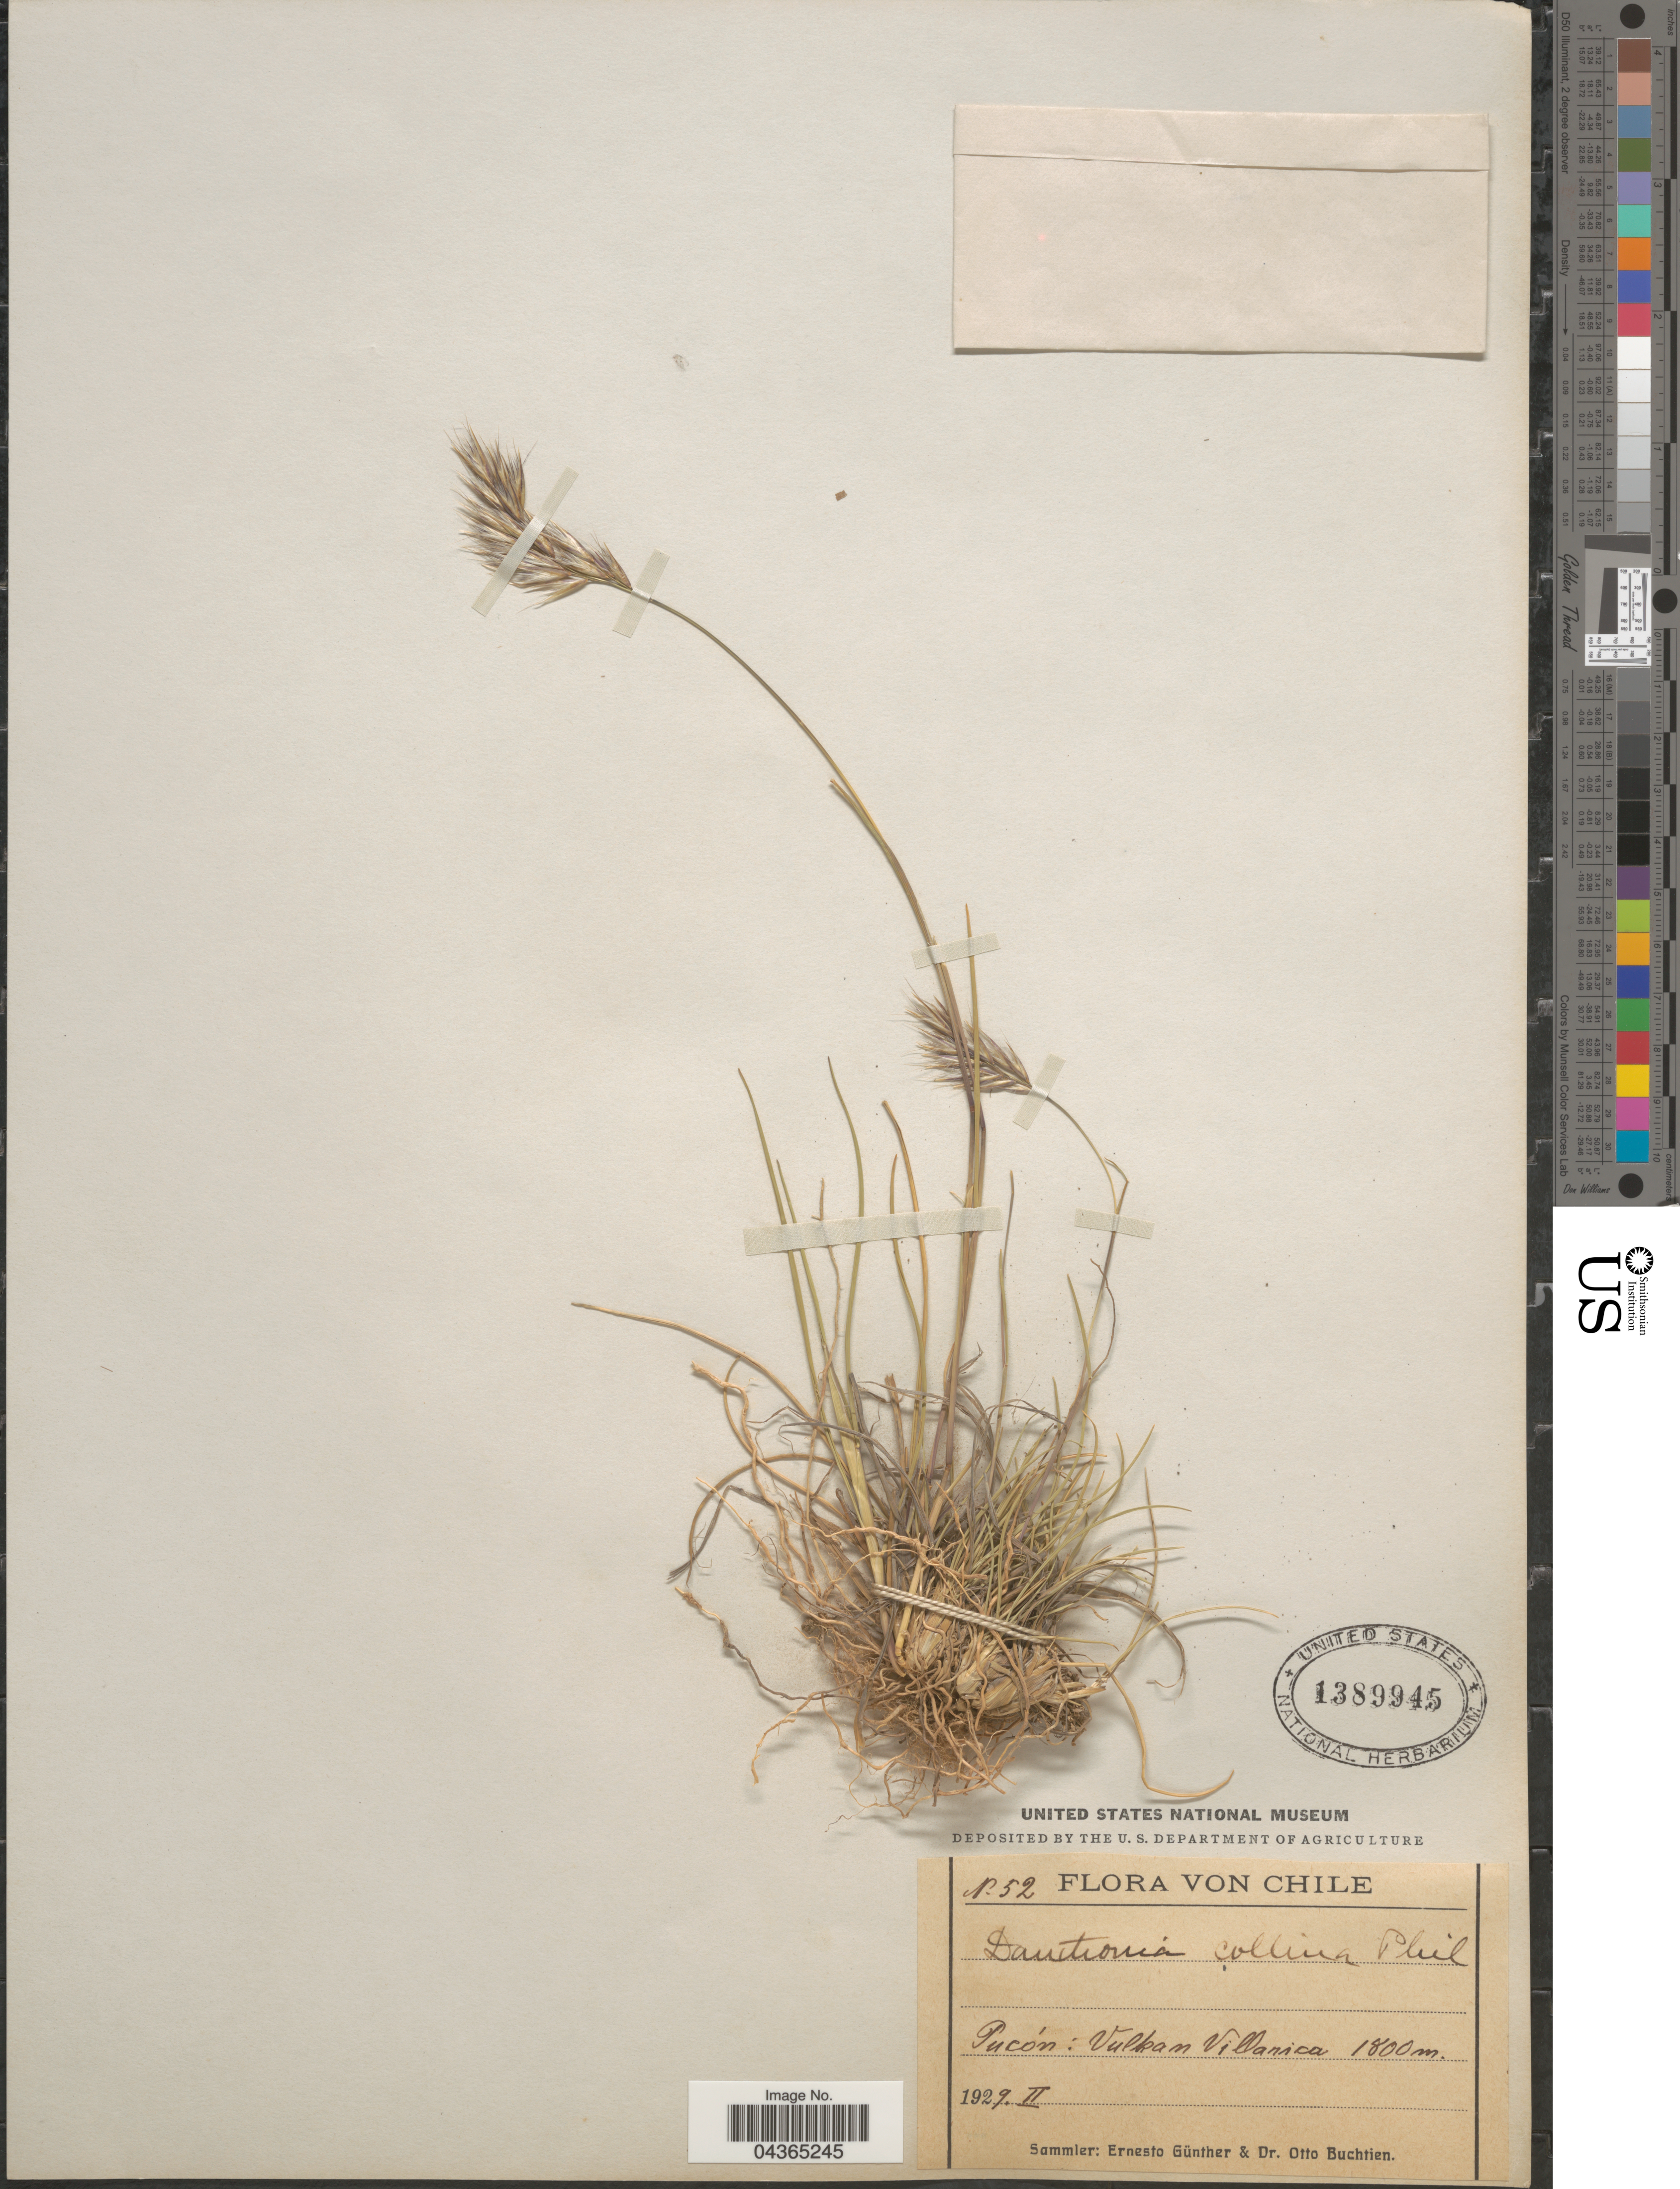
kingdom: Plantae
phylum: Tracheophyta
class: Liliopsida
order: Poales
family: Poaceae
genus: Rytidosperma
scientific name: Rytidosperma pictum var. pictum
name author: (Nees & Meyen) Nicora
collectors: E. Gunther & O. Buchtien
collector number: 52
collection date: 1929-02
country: Chile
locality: Pucón: Vulkan Villarica.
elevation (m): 1800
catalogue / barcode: US 1389945